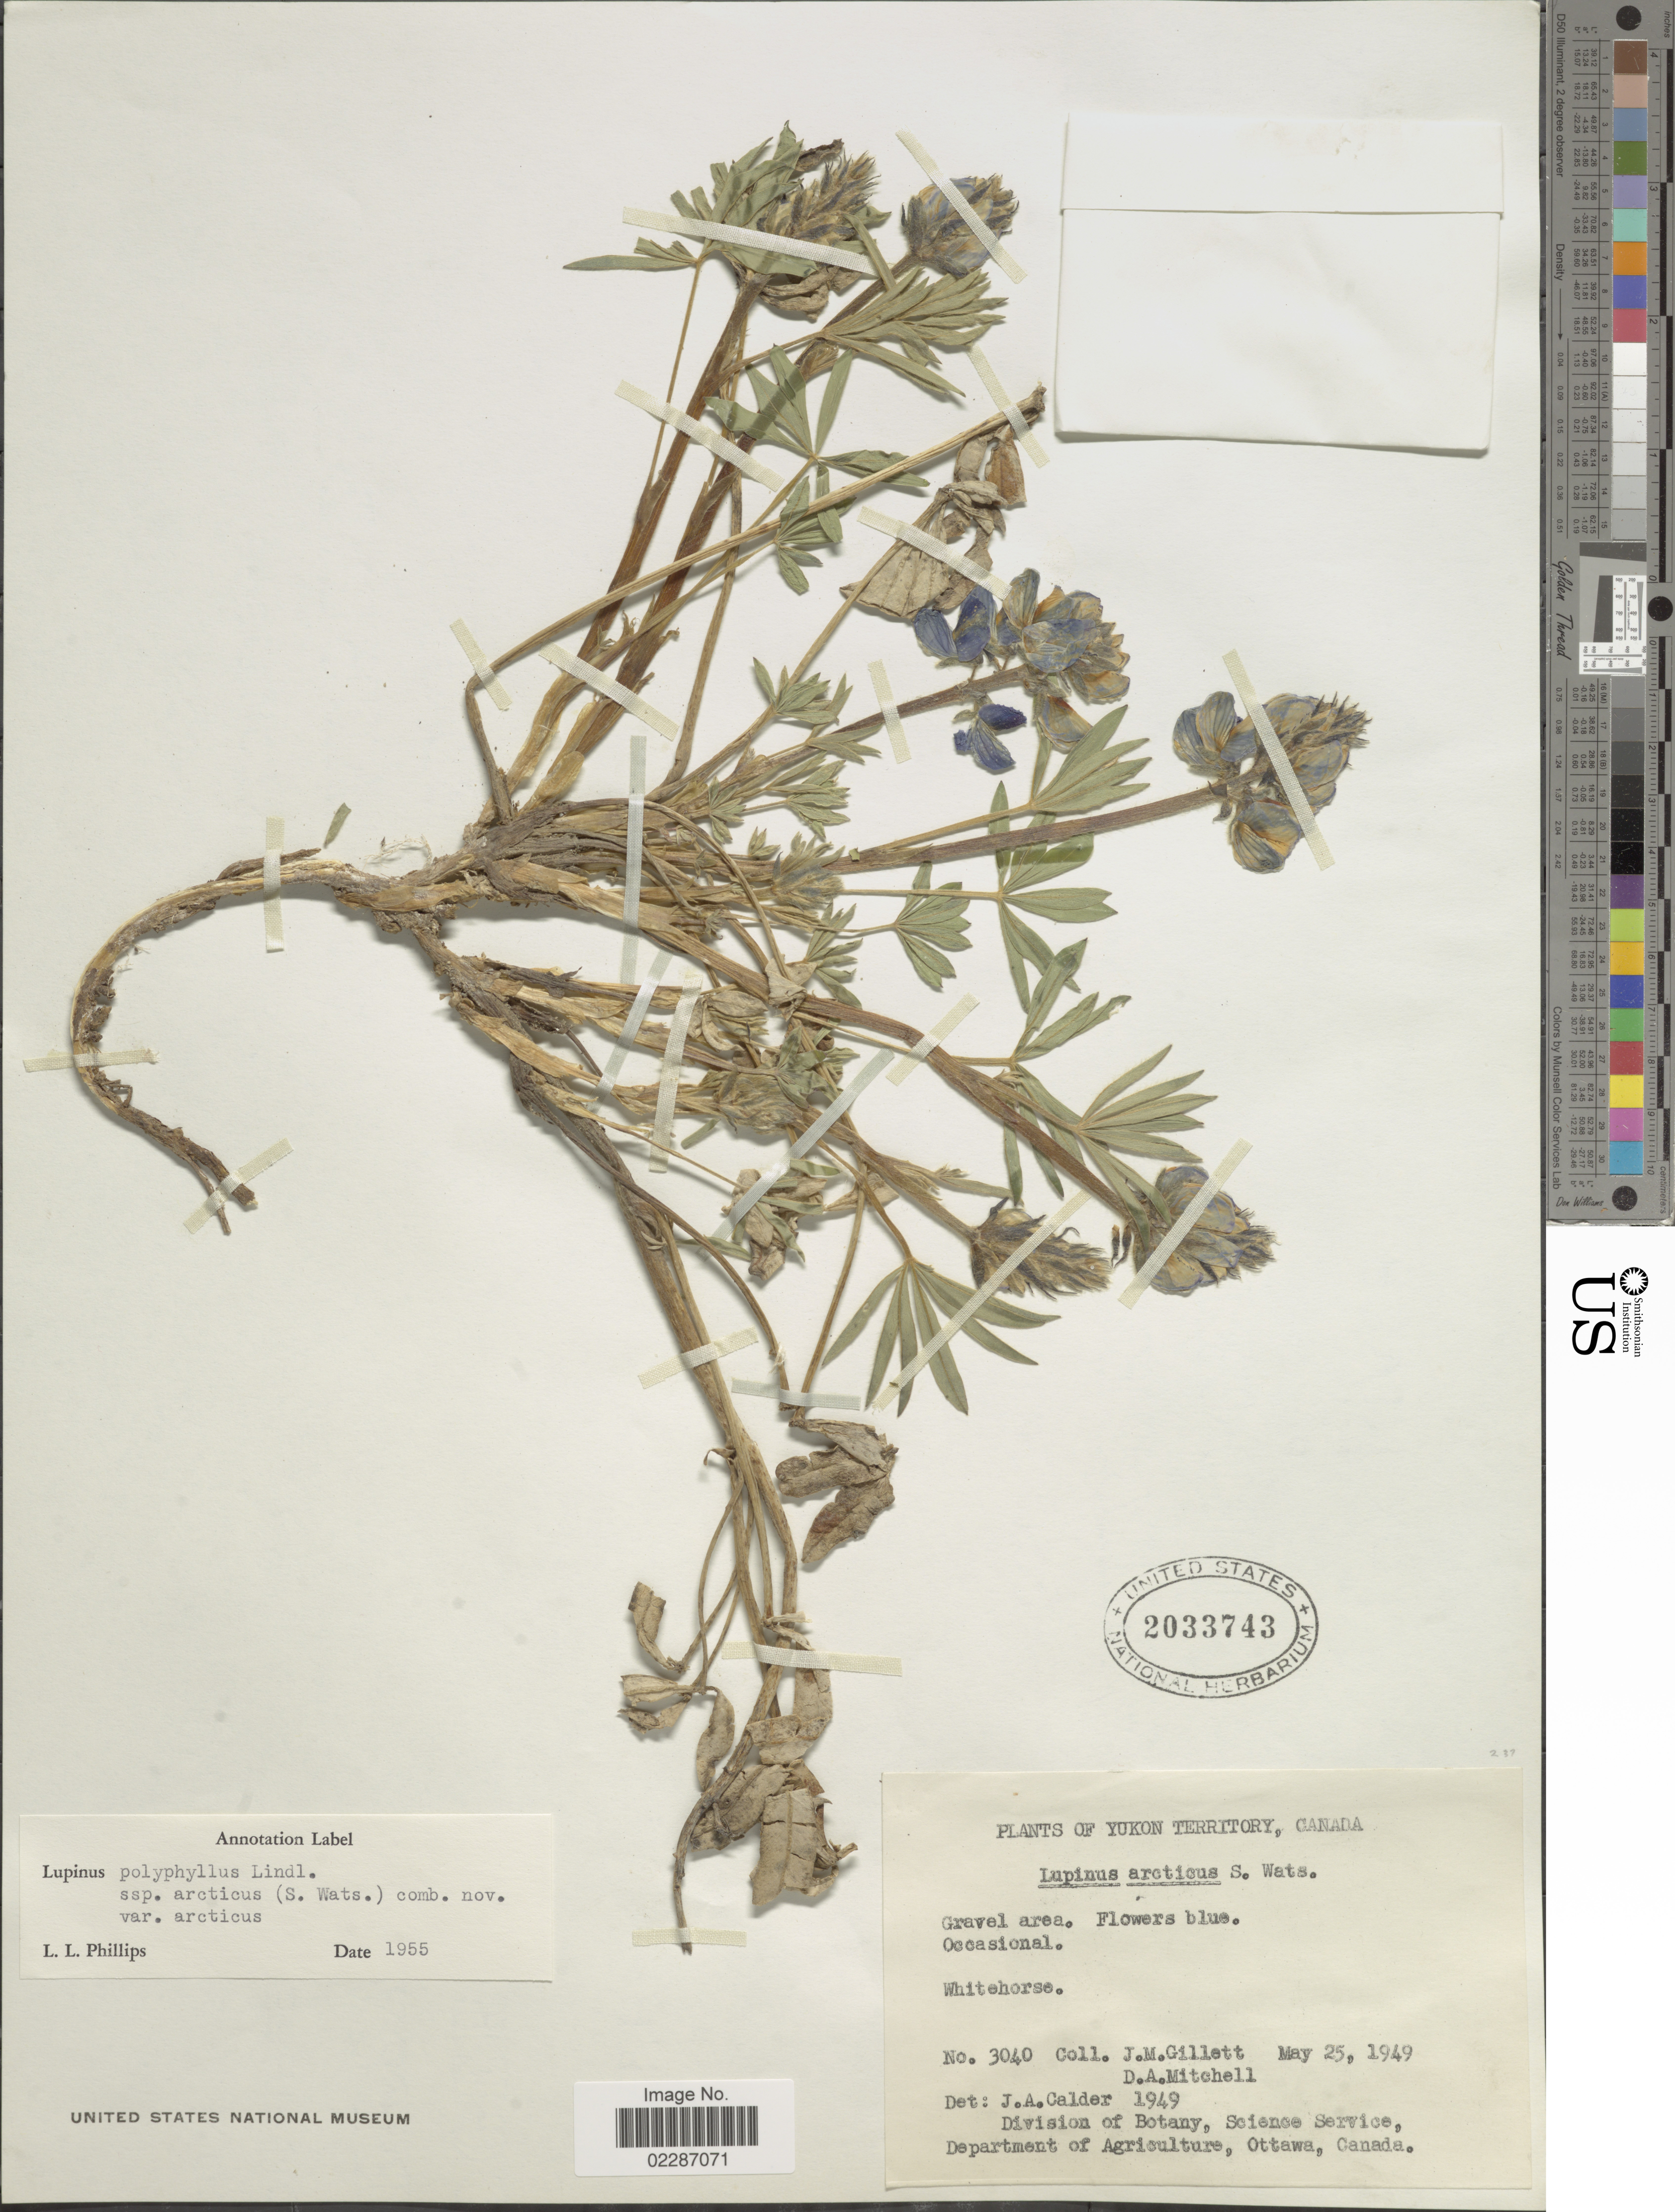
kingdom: Plantae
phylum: Tracheophyta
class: Magnoliopsida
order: Fabales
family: Fabaceae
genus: Lupinus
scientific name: Lupinus arcticus subsp. arcticus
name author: S. Watson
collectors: J. M. Gillett & D. Mitchell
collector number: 3040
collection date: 1949-05-25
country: Canada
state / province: Yukon Territory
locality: Whitehorse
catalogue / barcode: US 2033743